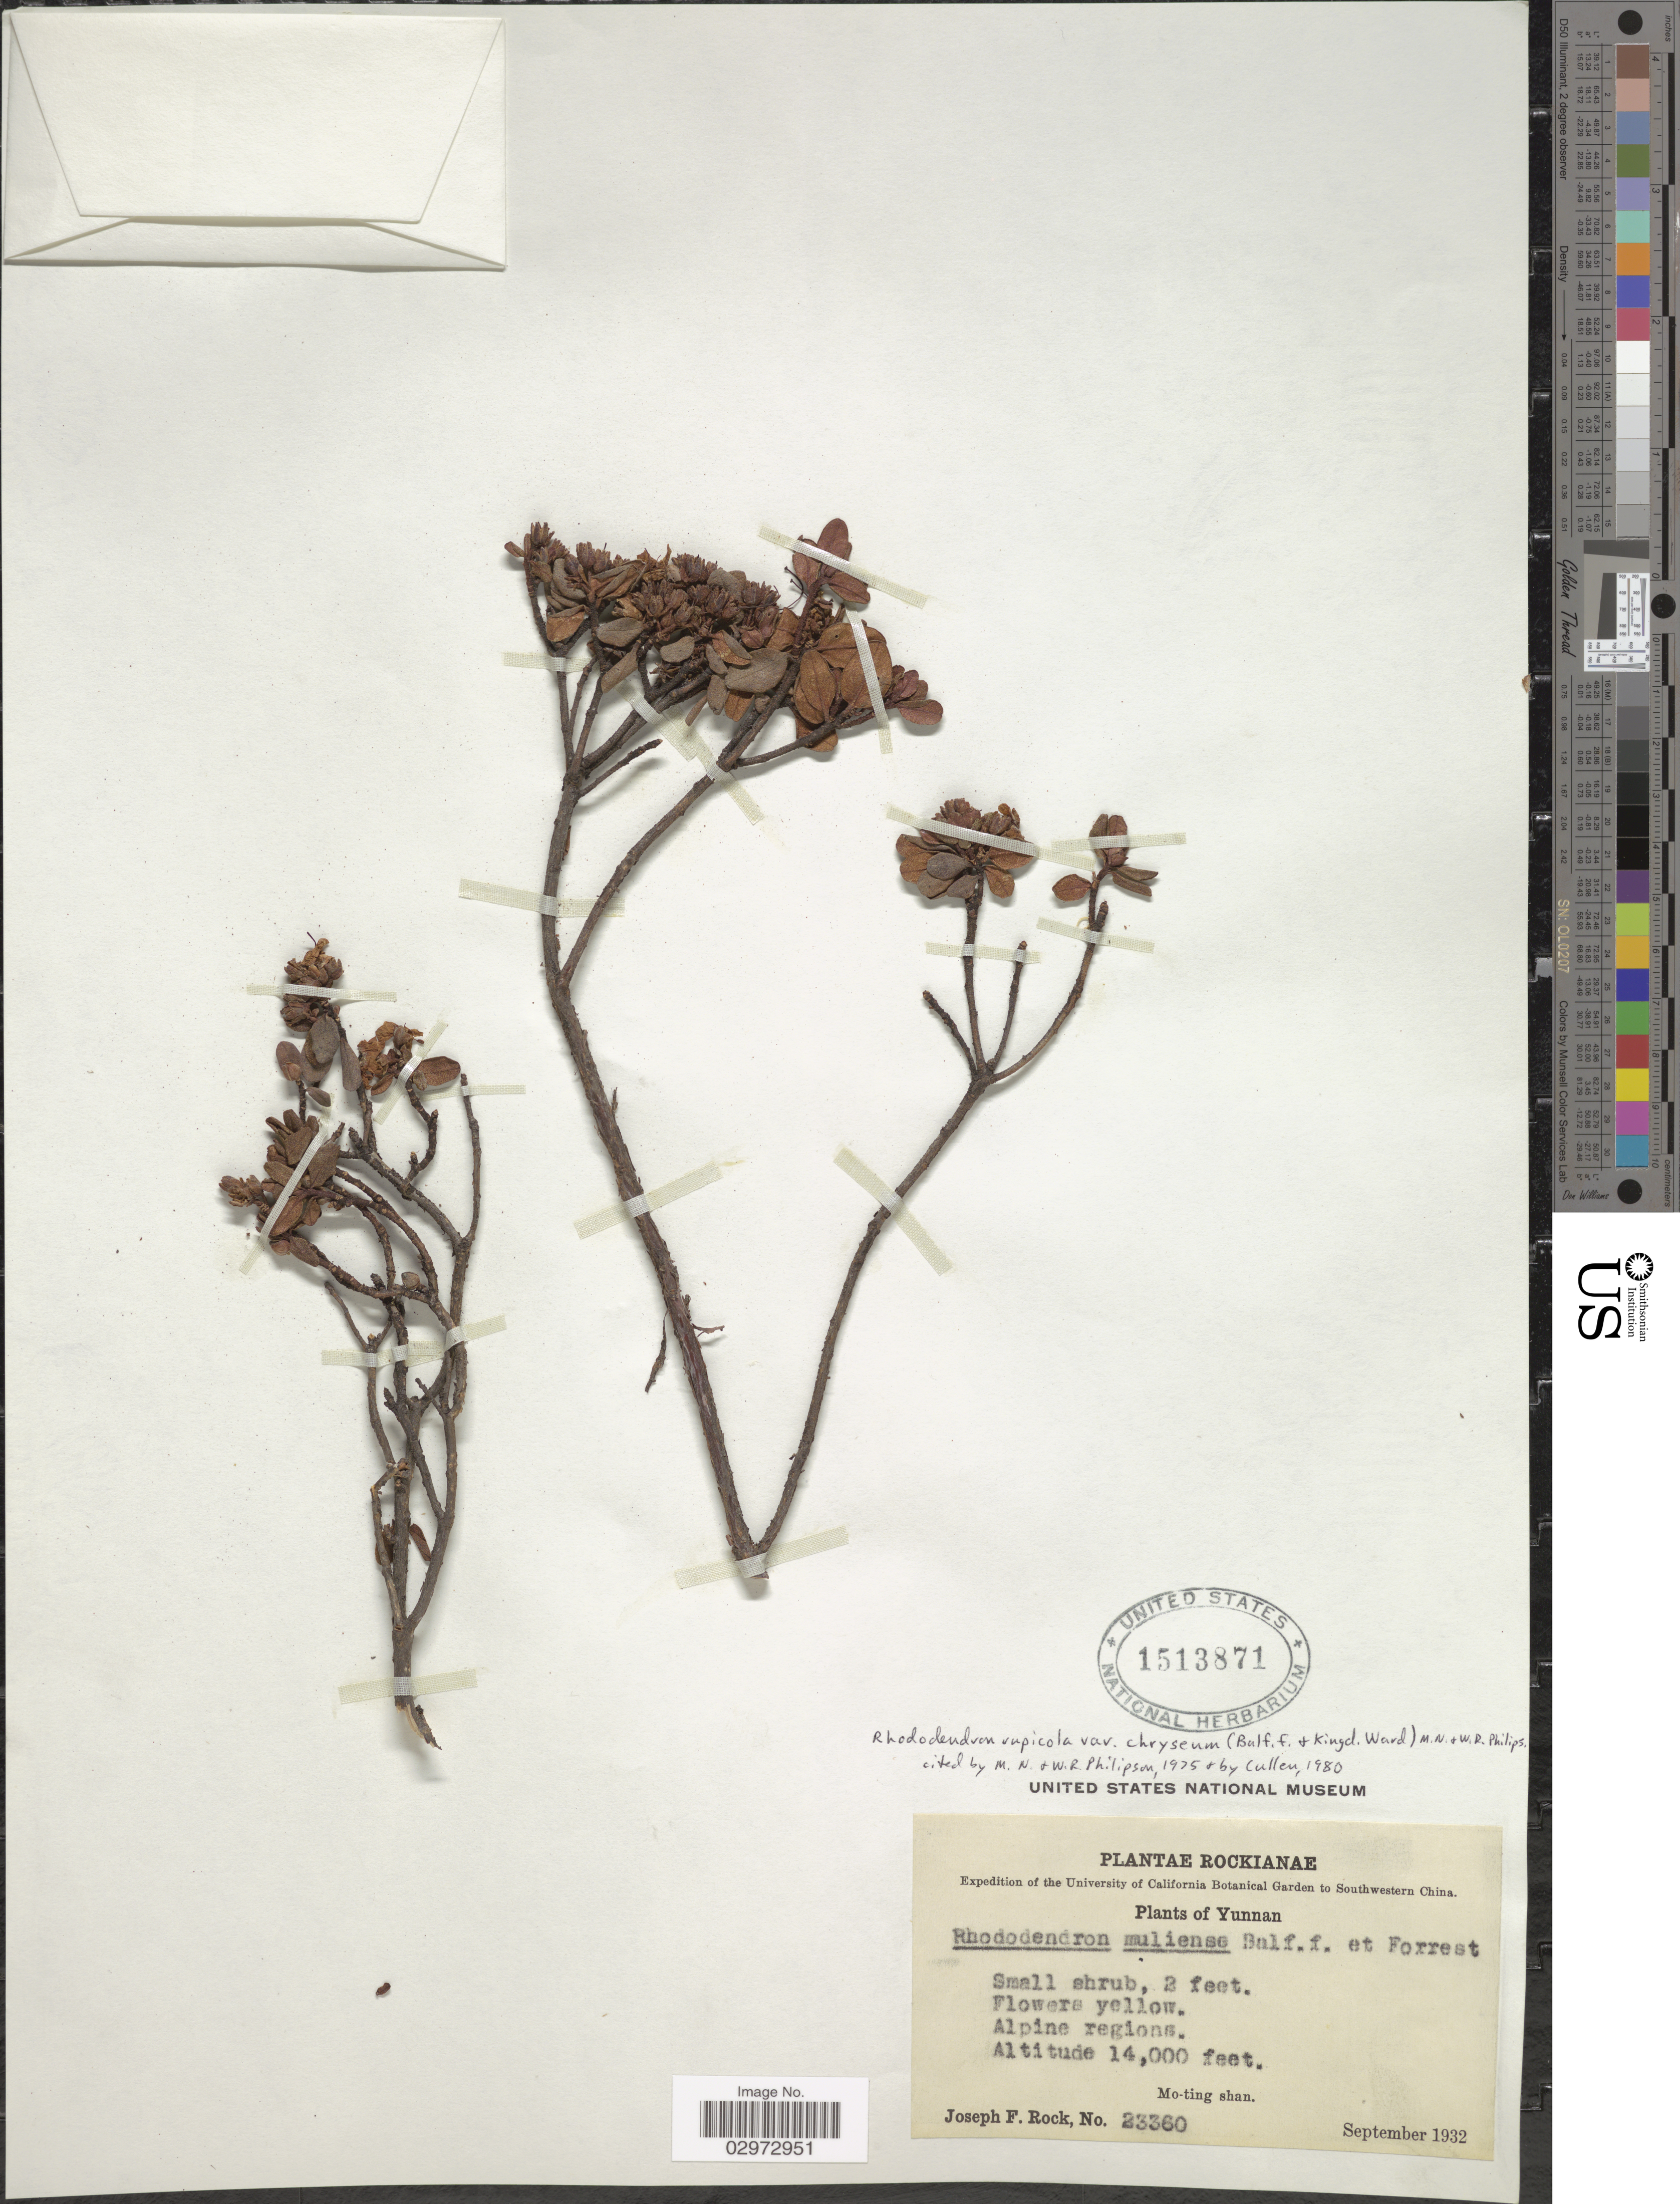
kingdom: Plantae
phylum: Tracheophyta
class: Magnoliopsida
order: Ericales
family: Ericaceae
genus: Rhododendron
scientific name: Rhododendron rupicola var. chryseum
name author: (Balf. f. & Kingdon-Ward) Philipson & M. N. Philipson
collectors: J. F. Rock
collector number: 23360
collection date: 1932-09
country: China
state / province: Yunnan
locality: Southwestern China, Mo-ting shan.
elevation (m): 4267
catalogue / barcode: US 1513871